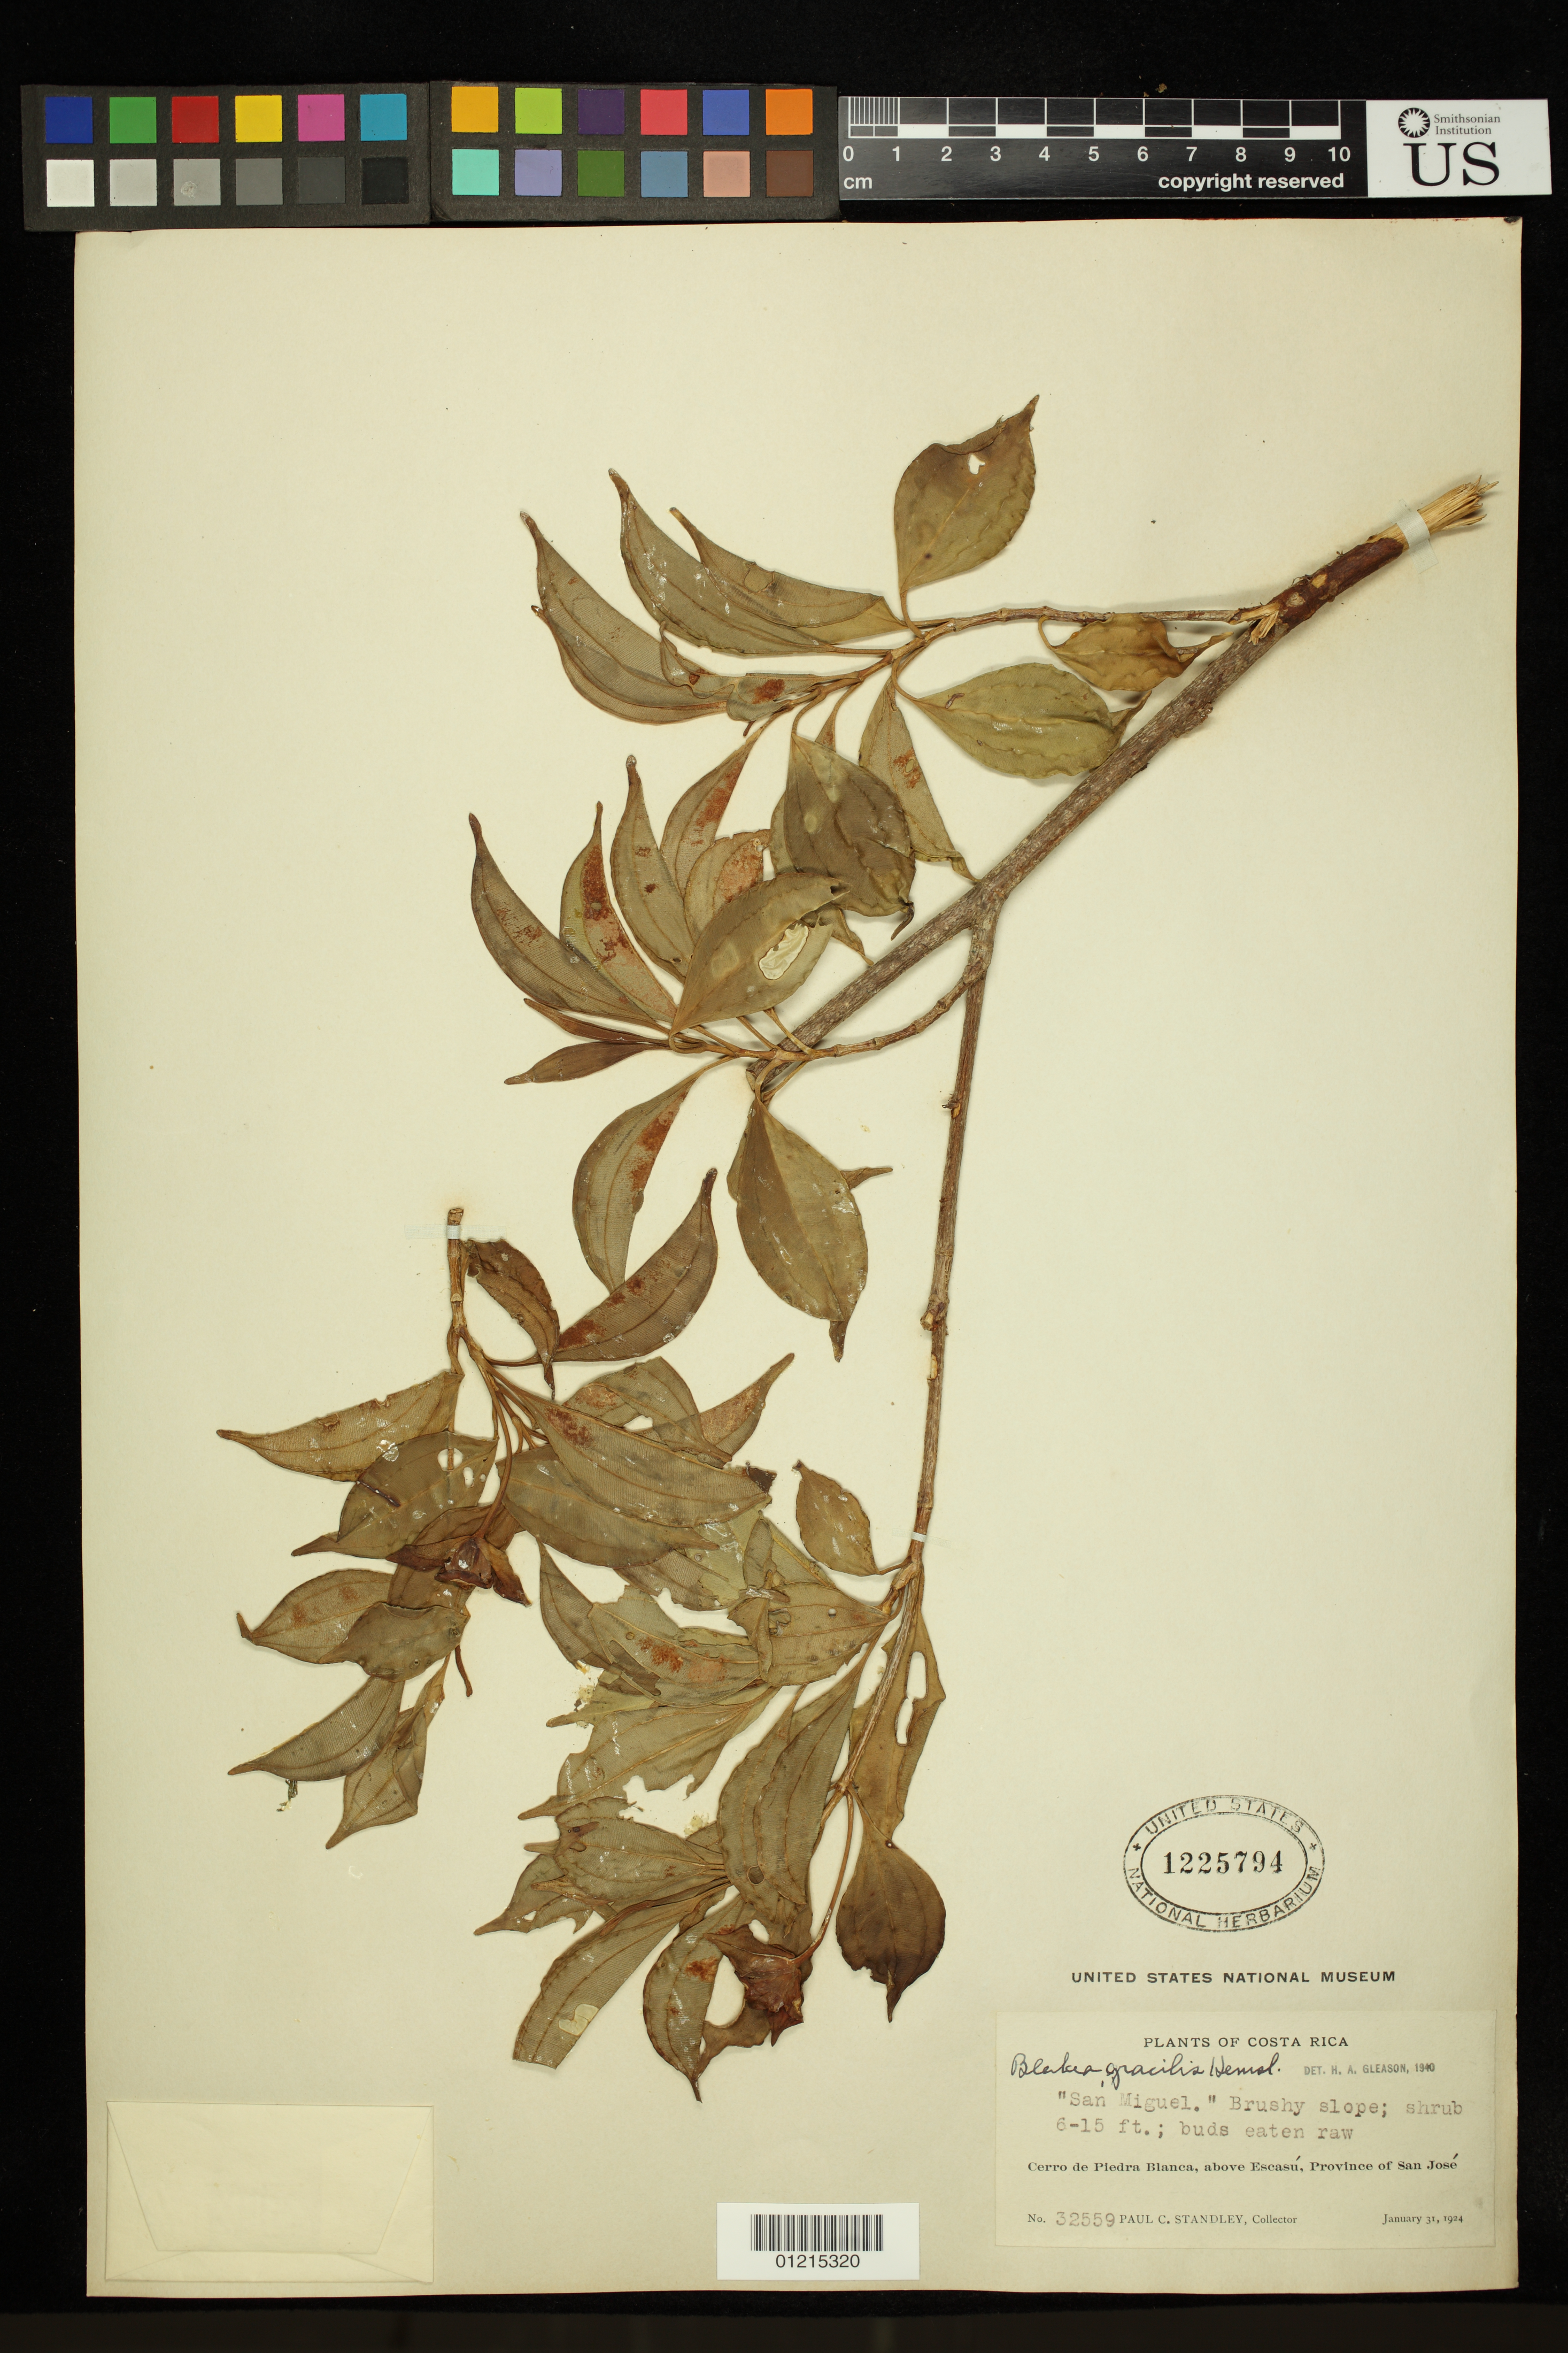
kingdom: Plantae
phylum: Tracheophyta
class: Magnoliopsida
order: Myrtales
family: Melastomataceae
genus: Blakea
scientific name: Blakea gracilis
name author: Hemsl.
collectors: P. C. Standley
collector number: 32559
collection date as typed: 31 Jan 1924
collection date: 1924-01-31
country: Costa Rica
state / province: San José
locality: Cerro de Piedra Blanca, above Escasu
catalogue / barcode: US 1225794